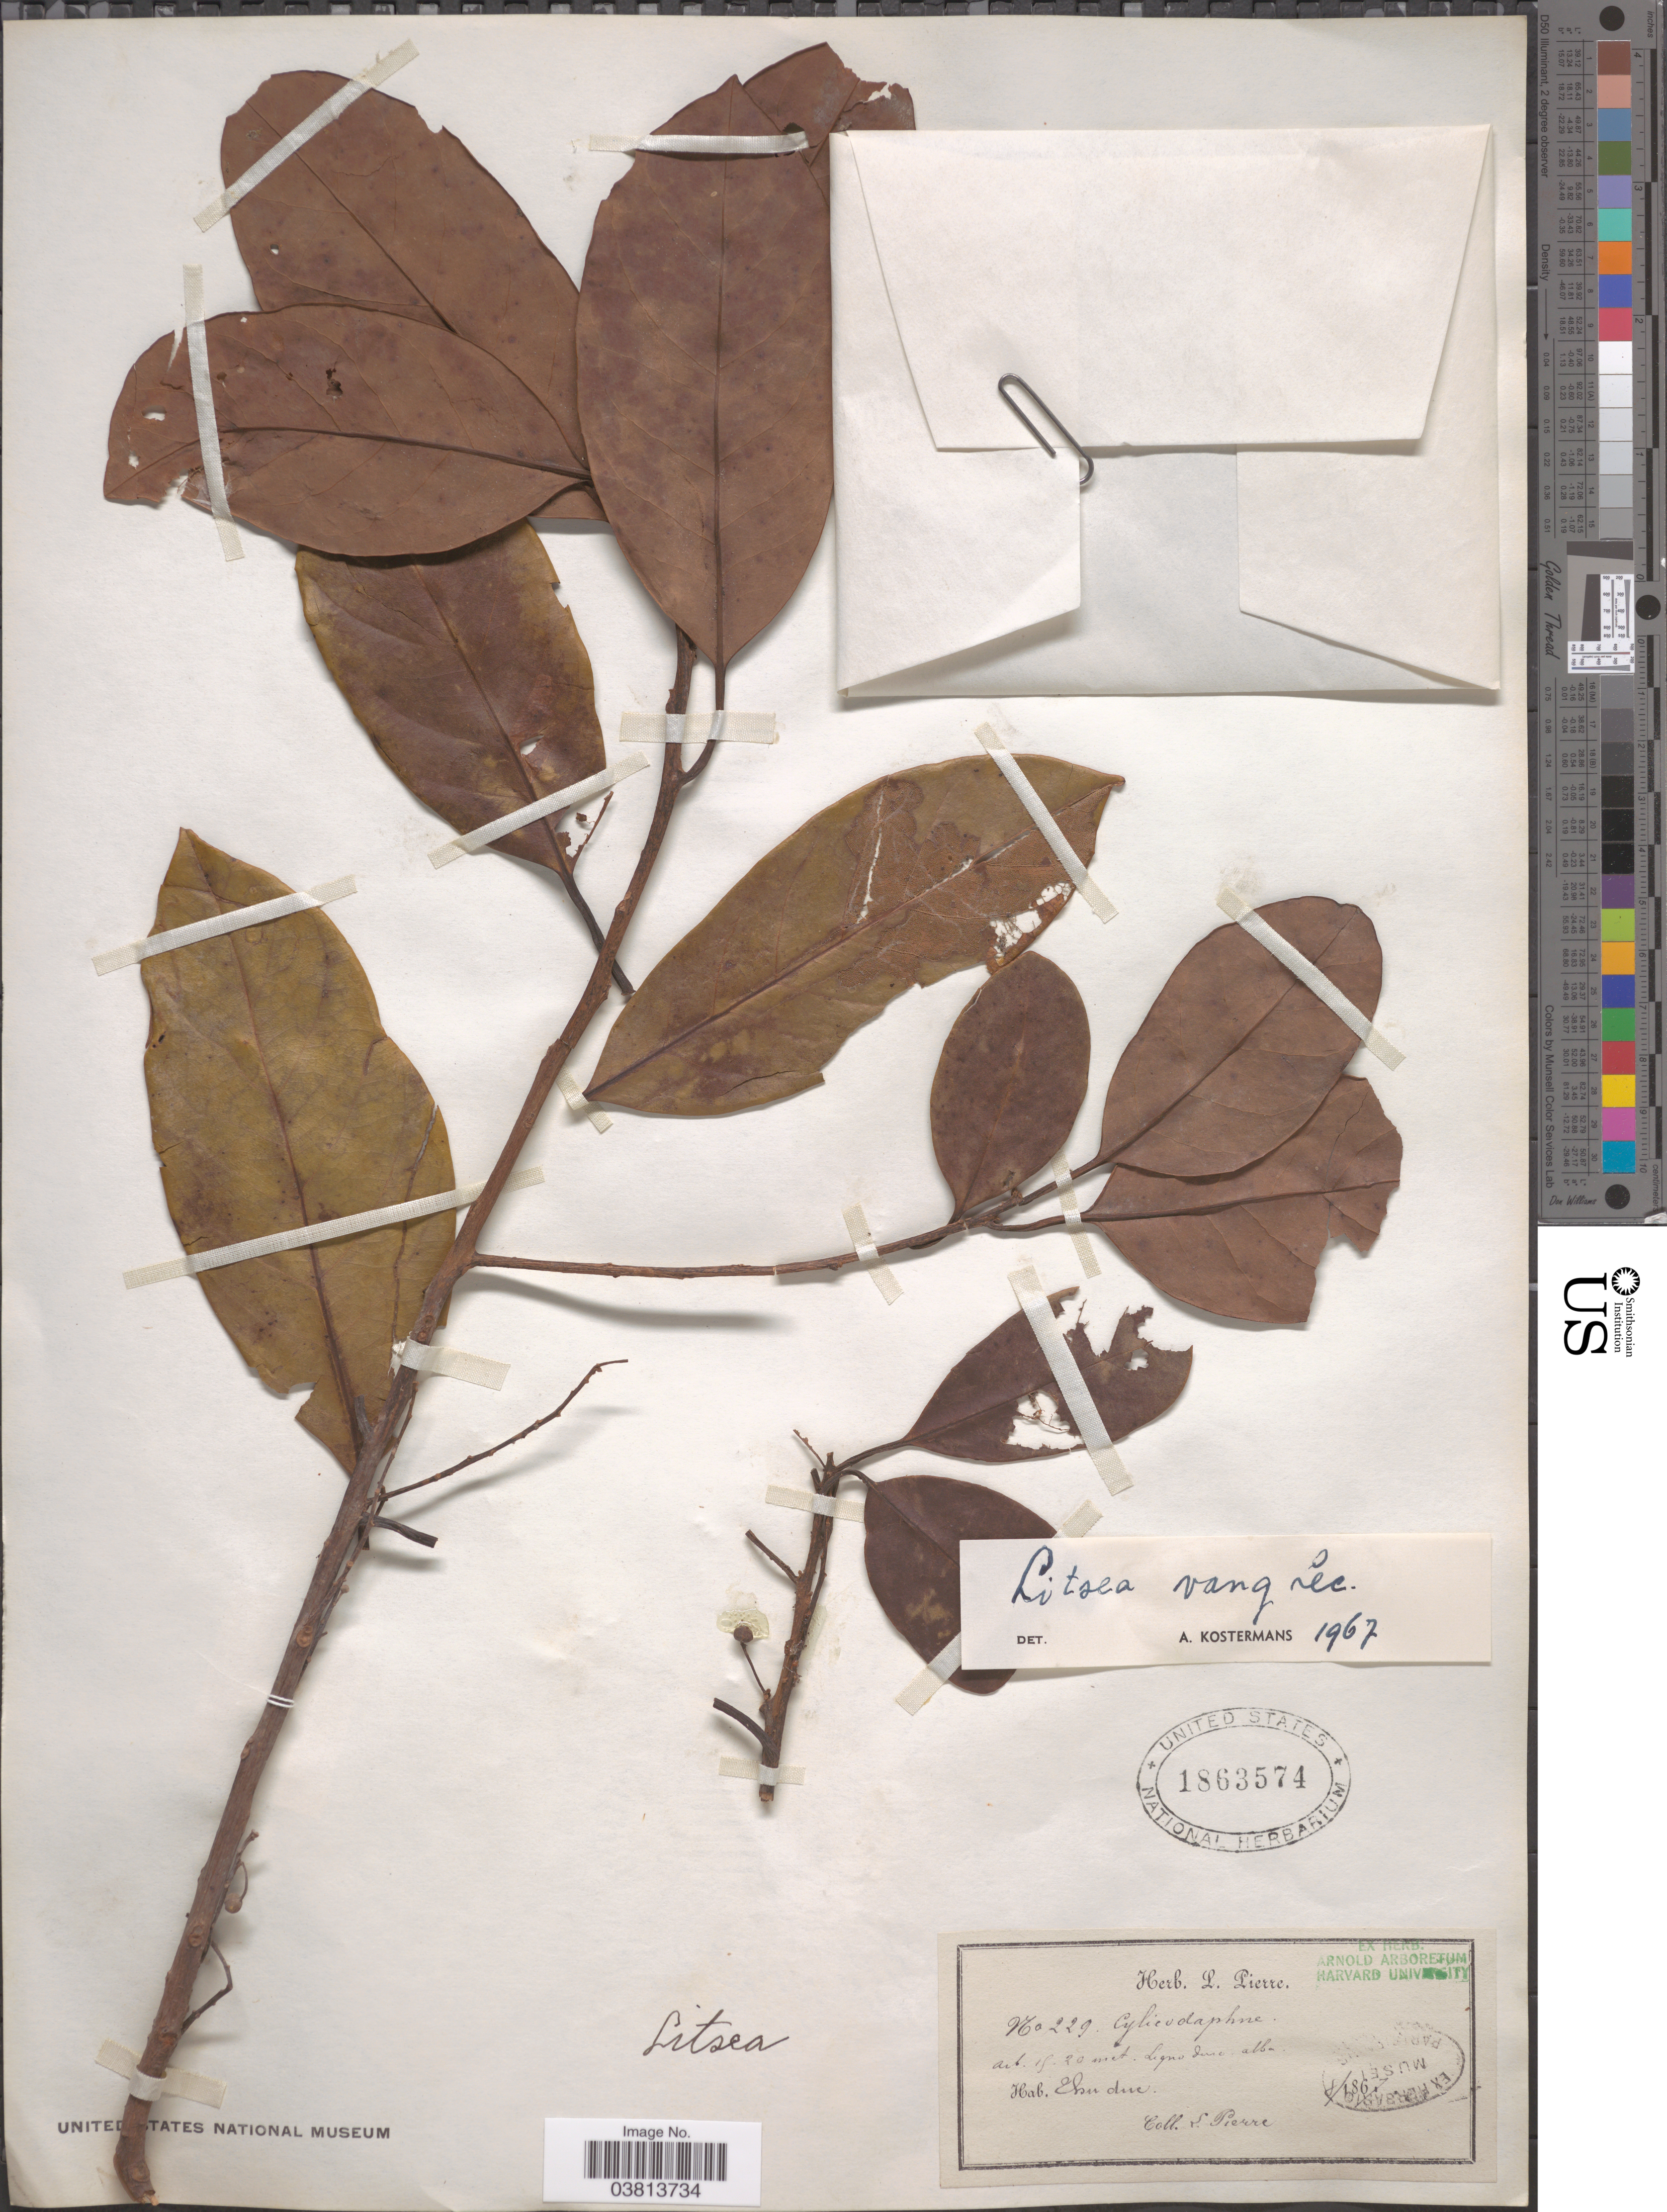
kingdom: Plantae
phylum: Tracheophyta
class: Magnoliopsida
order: Laurales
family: Lauraceae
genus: Litsea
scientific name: Litsea vang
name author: Lecomte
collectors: L. Pierre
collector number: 229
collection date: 1867-08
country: Vietnam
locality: Thu duc.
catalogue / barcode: US 1863574